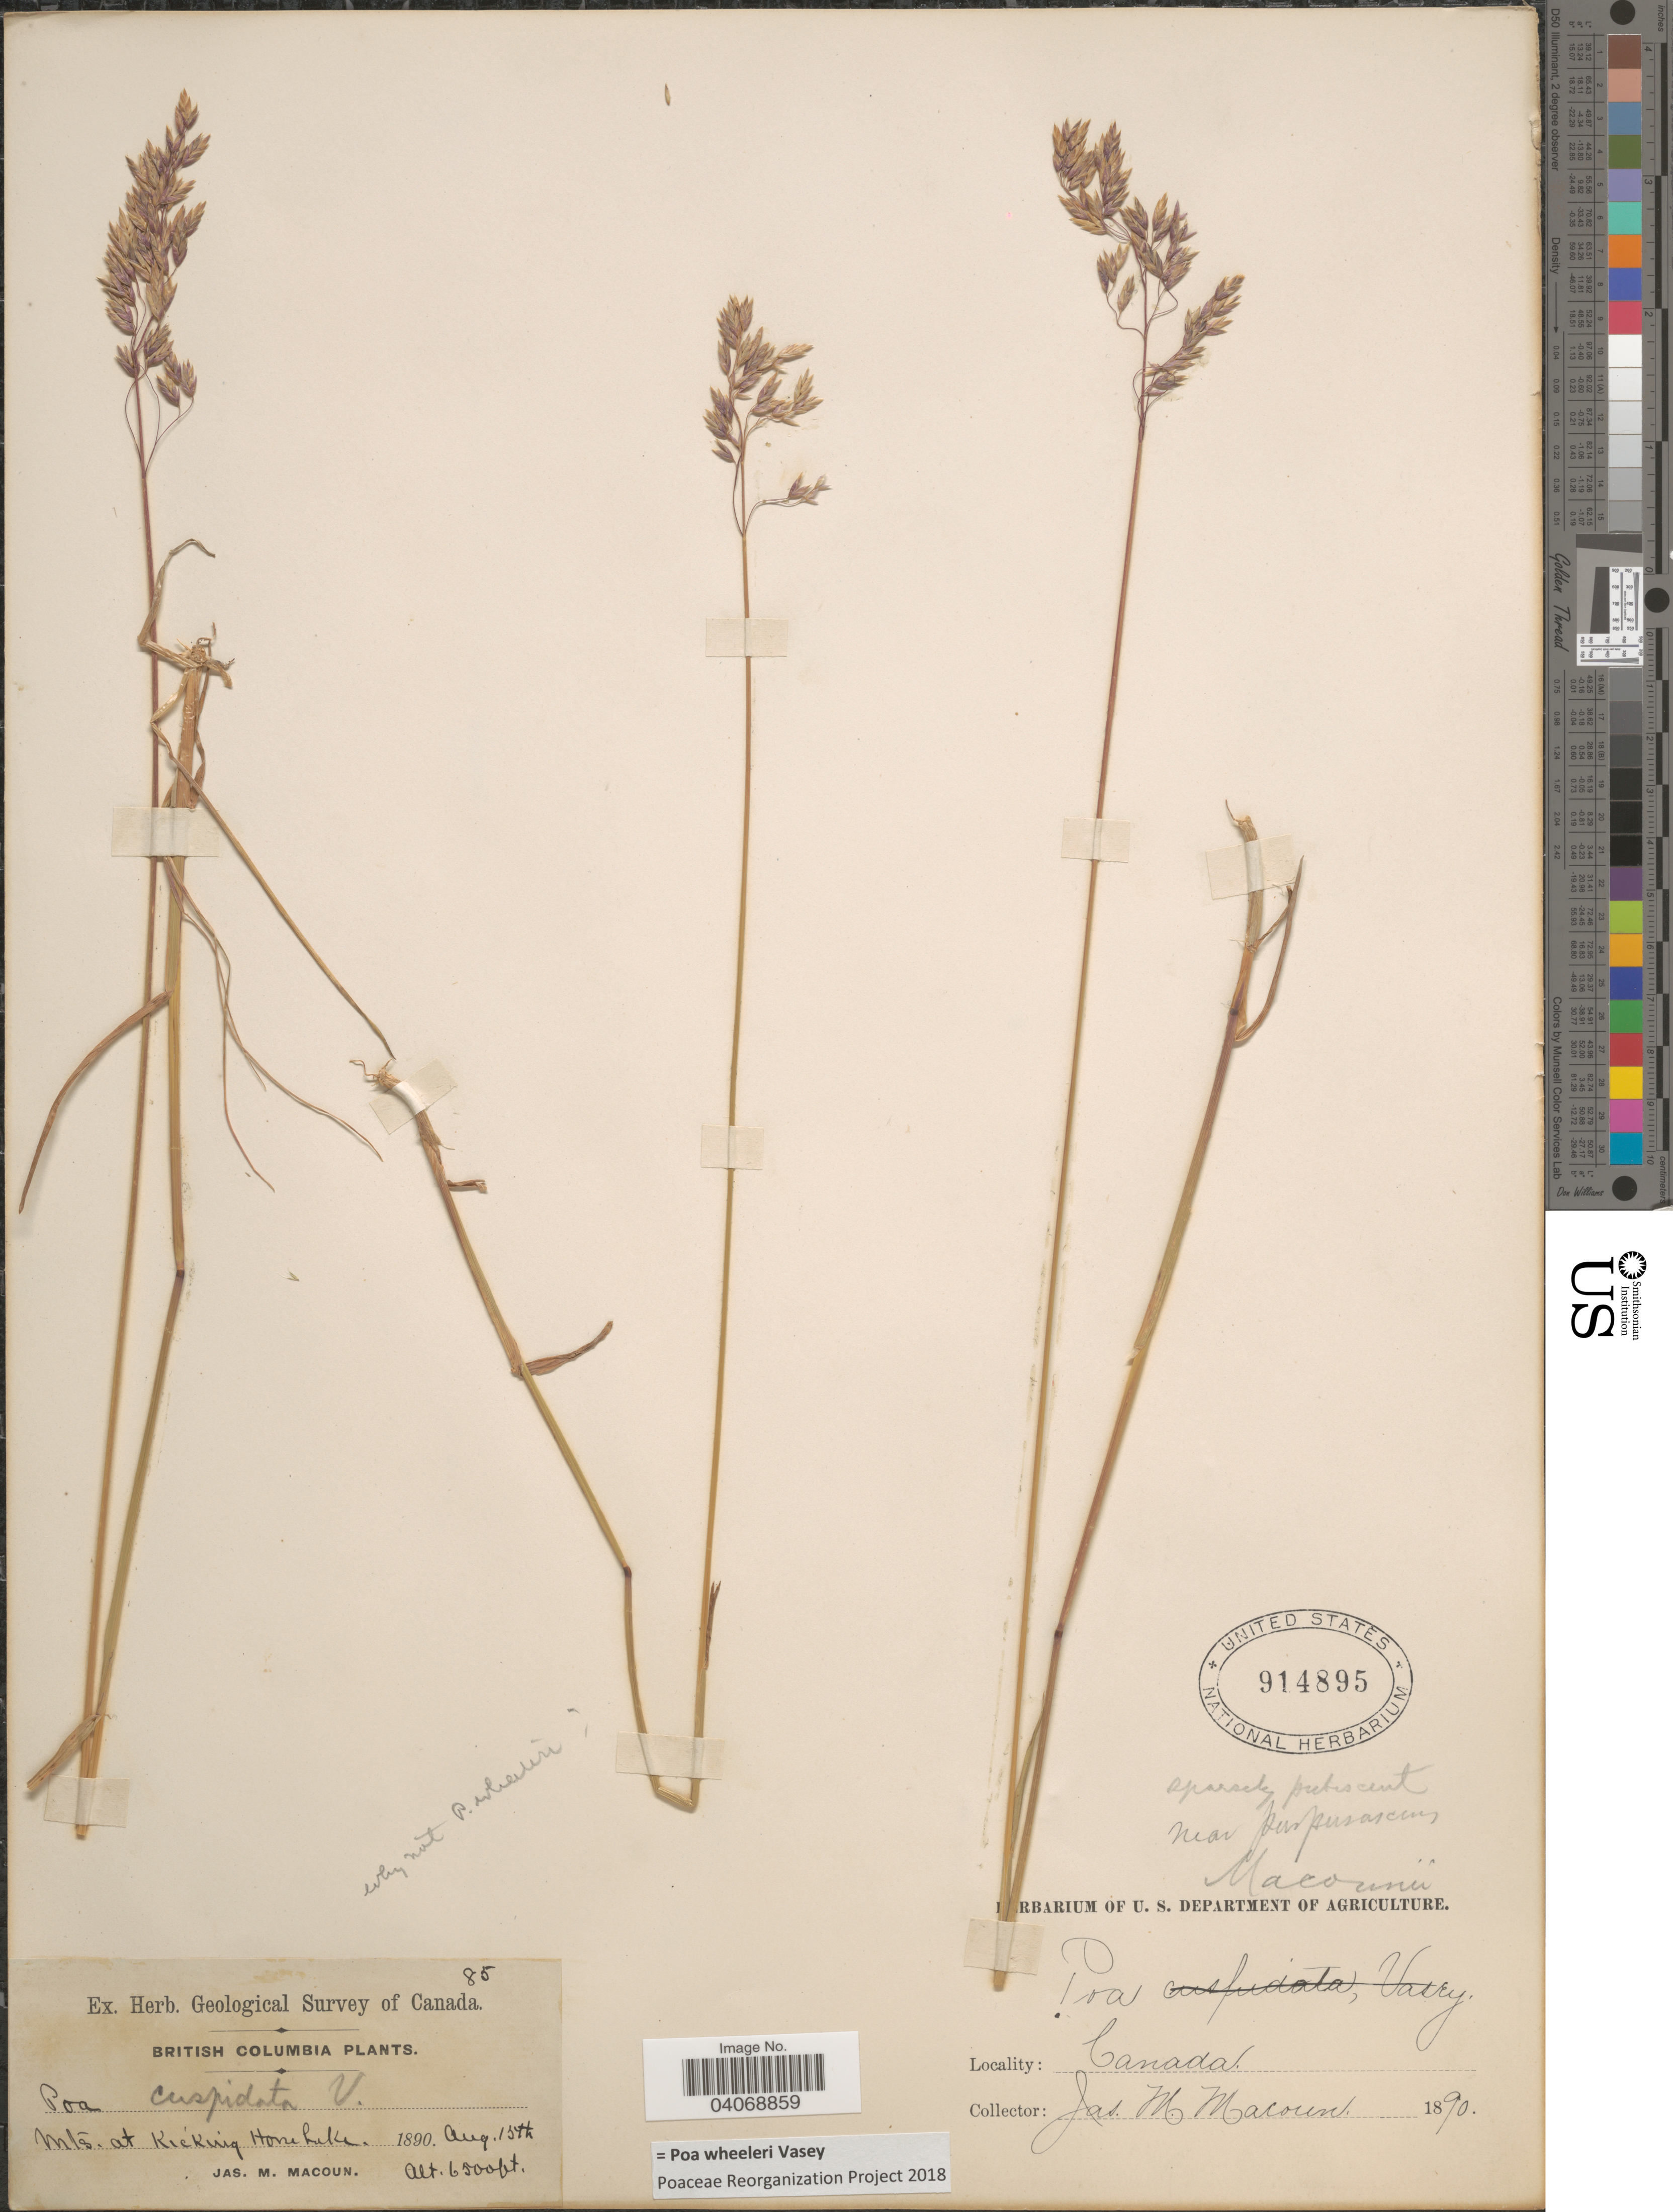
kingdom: Plantae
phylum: Tracheophyta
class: Liliopsida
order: Poales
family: Poaceae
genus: Poa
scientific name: Poa wheeleri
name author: Vasey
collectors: J. M. Macoun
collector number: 85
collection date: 1890-08-15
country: Canada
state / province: British Columbia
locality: Herb. Geological Survey of Canada. Mts. at Kicking Horse Lake.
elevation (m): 1981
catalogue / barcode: US 914895